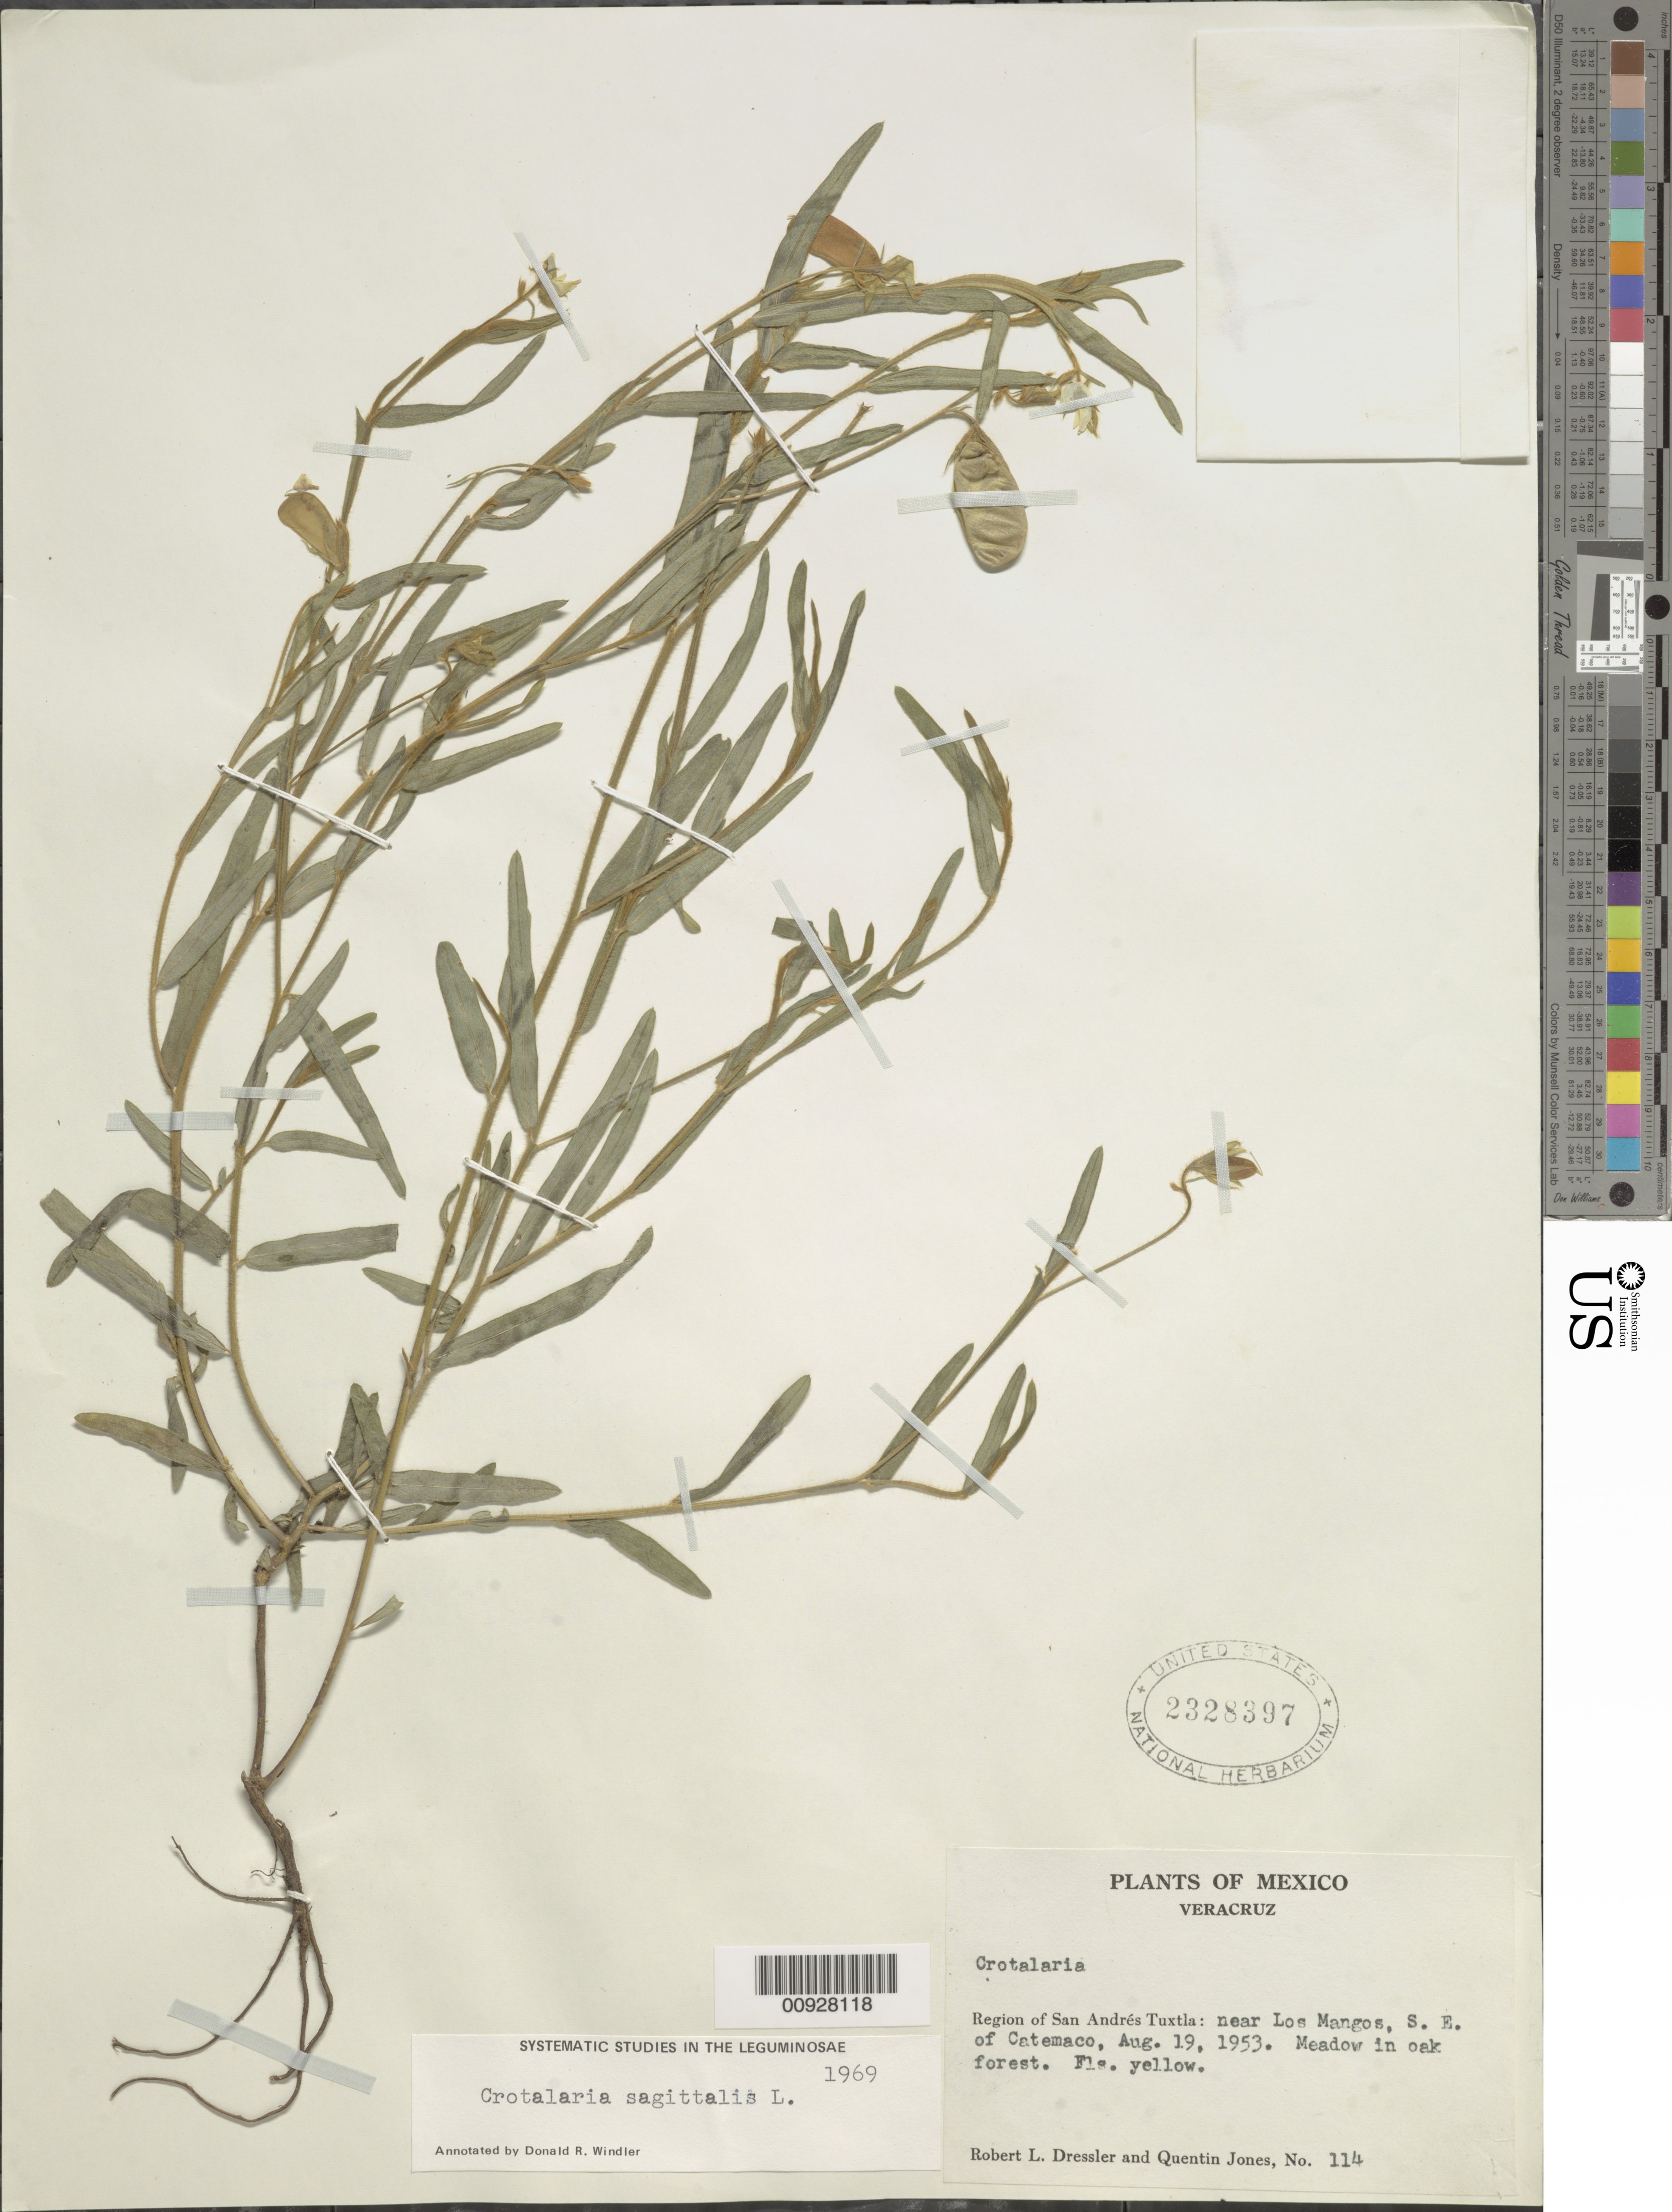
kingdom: Plantae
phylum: Tracheophyta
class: Magnoliopsida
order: Fabales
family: Fabaceae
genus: Crotalaria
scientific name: Crotalaria sagittalis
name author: L.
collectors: R. Dressler & J. Quentin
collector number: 114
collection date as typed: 19 Aug 1953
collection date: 1953-08-19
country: Mexico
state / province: Veracruz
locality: Region of San Andrés Tuxtla: near Los Mangos, SE of Catemaco.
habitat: Meadow in oak forest.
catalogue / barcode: US 2328397